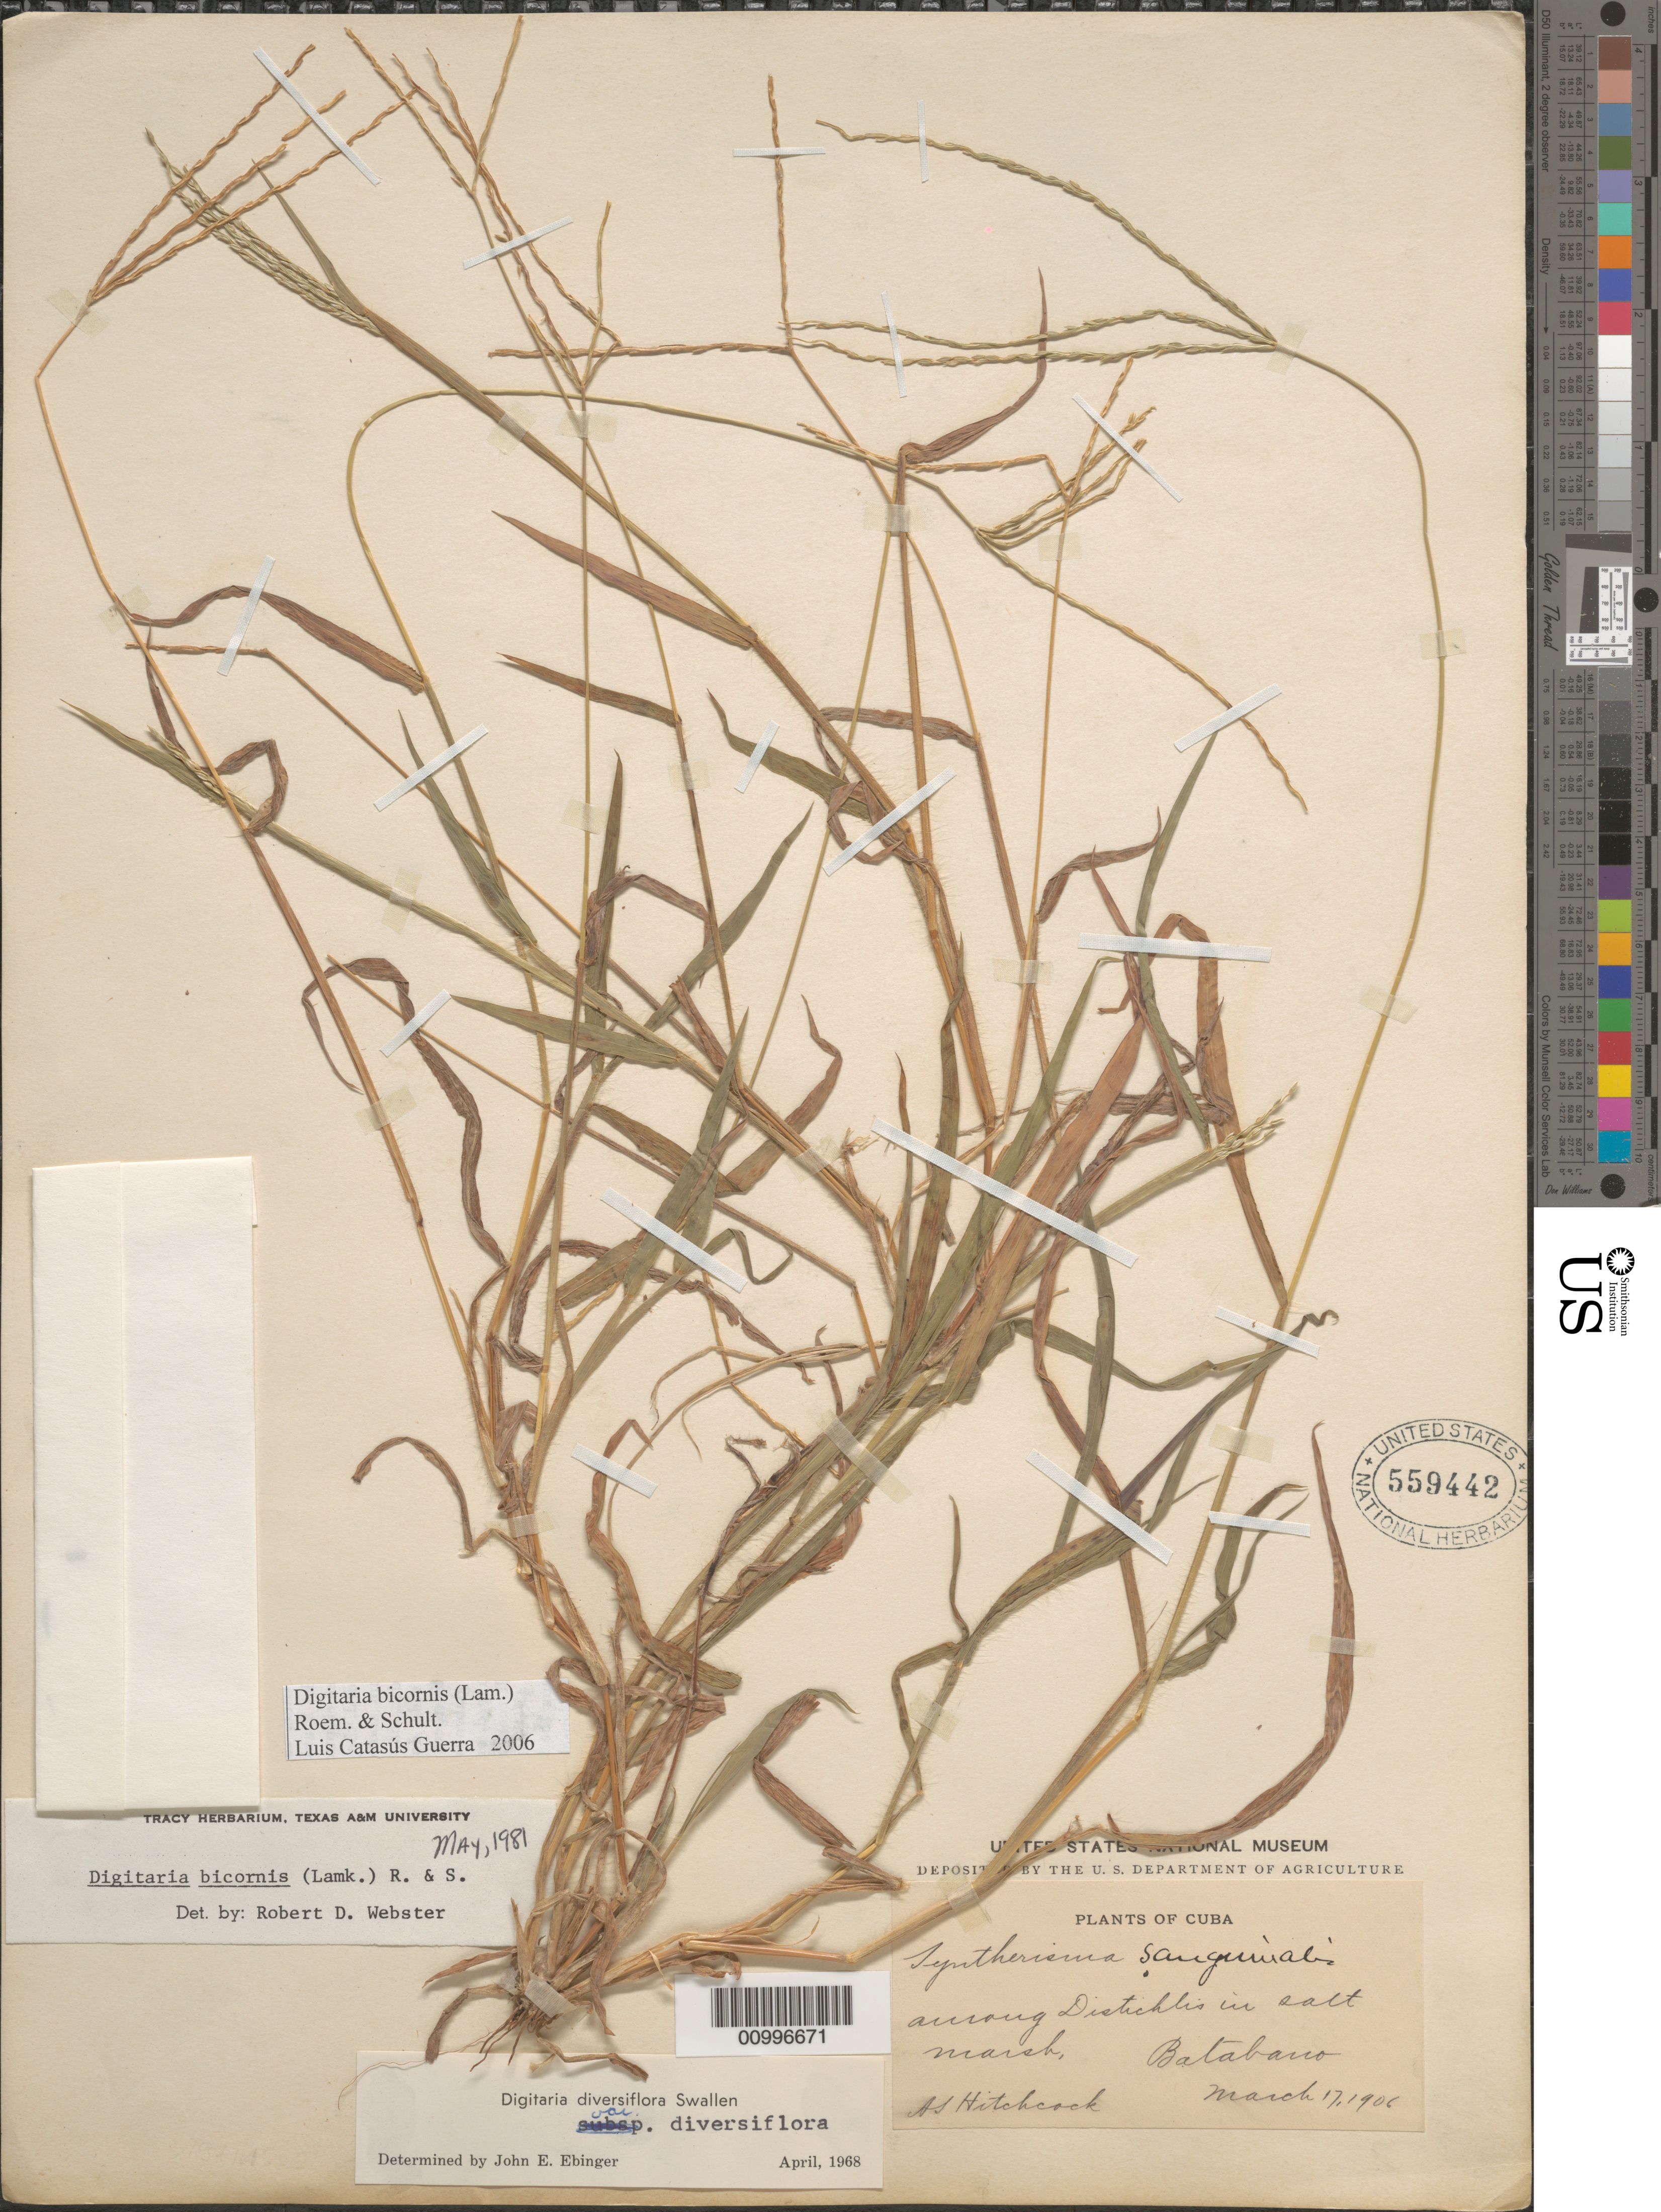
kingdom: Plantae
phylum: Tracheophyta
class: Liliopsida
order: Poales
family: Poaceae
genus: Digitaria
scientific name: Digitaria bicornis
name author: (Lam.) Roem. & Schult.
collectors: A. S. Hitchcock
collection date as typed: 17 Mar 1906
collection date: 1906-03-17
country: Cuba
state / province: La Habana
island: Cuba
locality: Batabanó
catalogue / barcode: US 559442